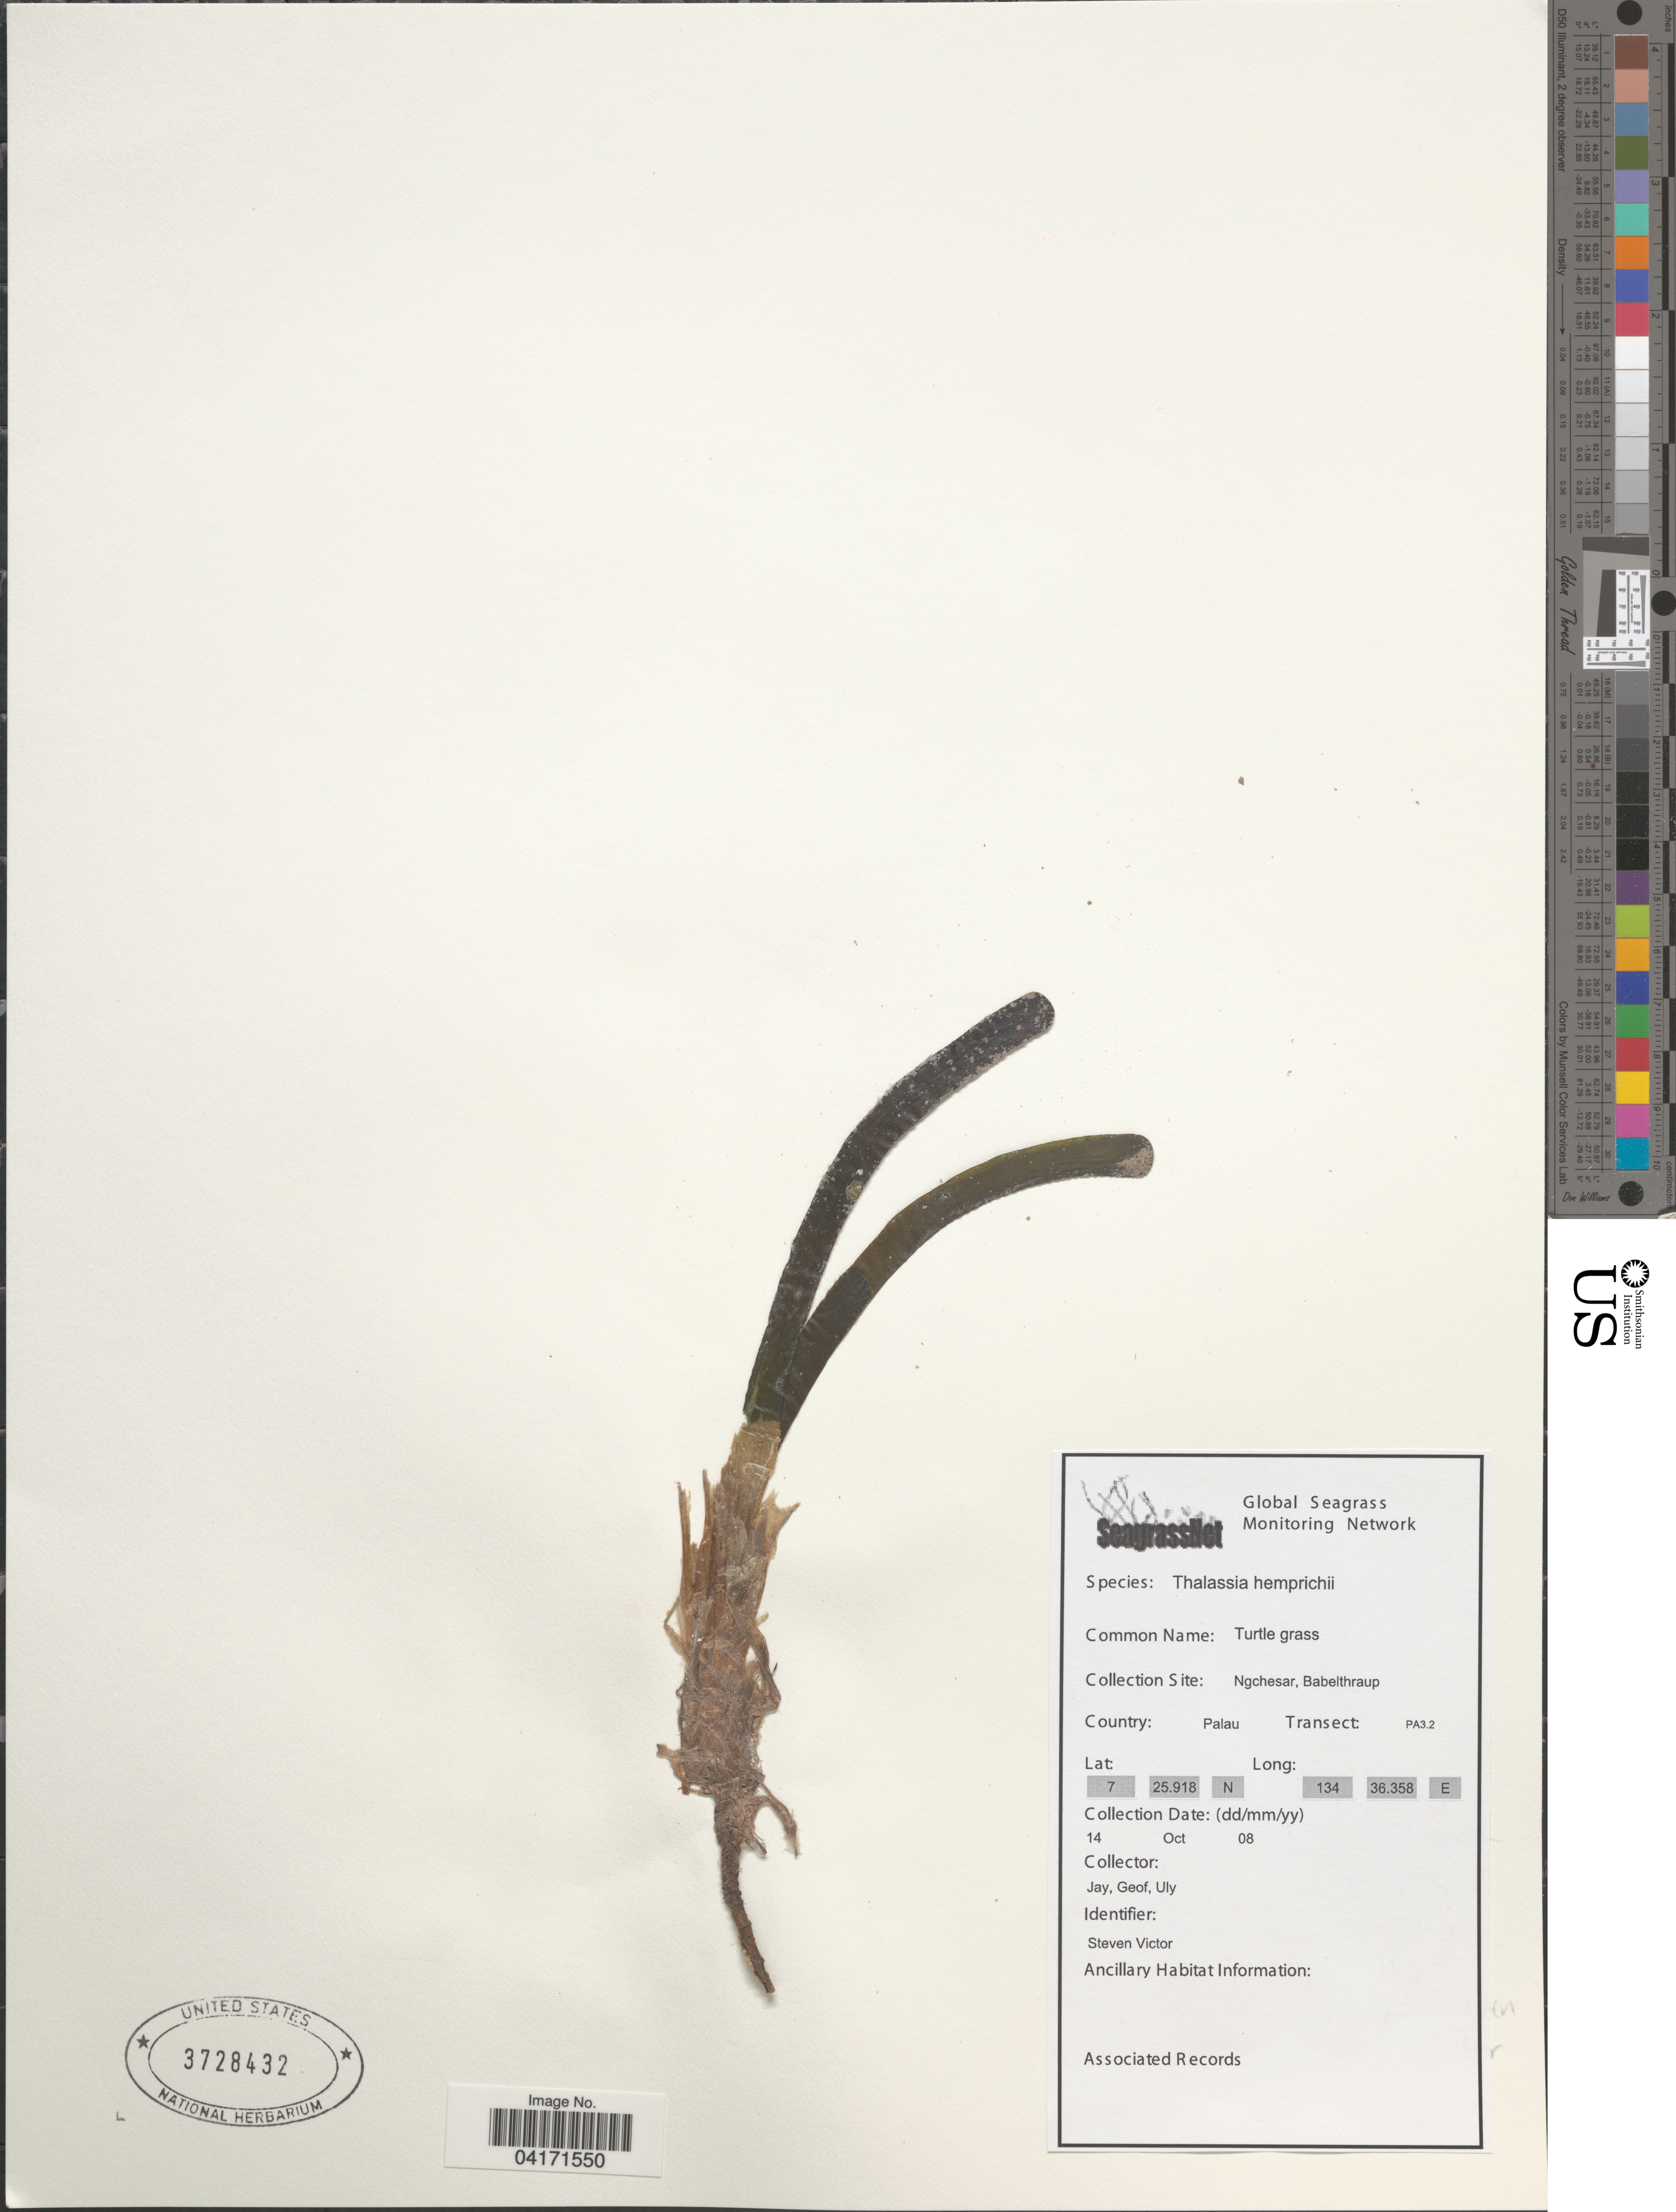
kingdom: Plantae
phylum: Tracheophyta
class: Liliopsida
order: Alismatales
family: Hydrocharitaceae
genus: Thalassia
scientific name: Thalassia hemprichii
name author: Asch.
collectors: Jay, Geof & Uly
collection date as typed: Transcribed d/m/y: 14/10/8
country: Palau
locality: Ngchesar, Babelthraup. Palau. Transect: PA3.2.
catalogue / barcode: US 3728432